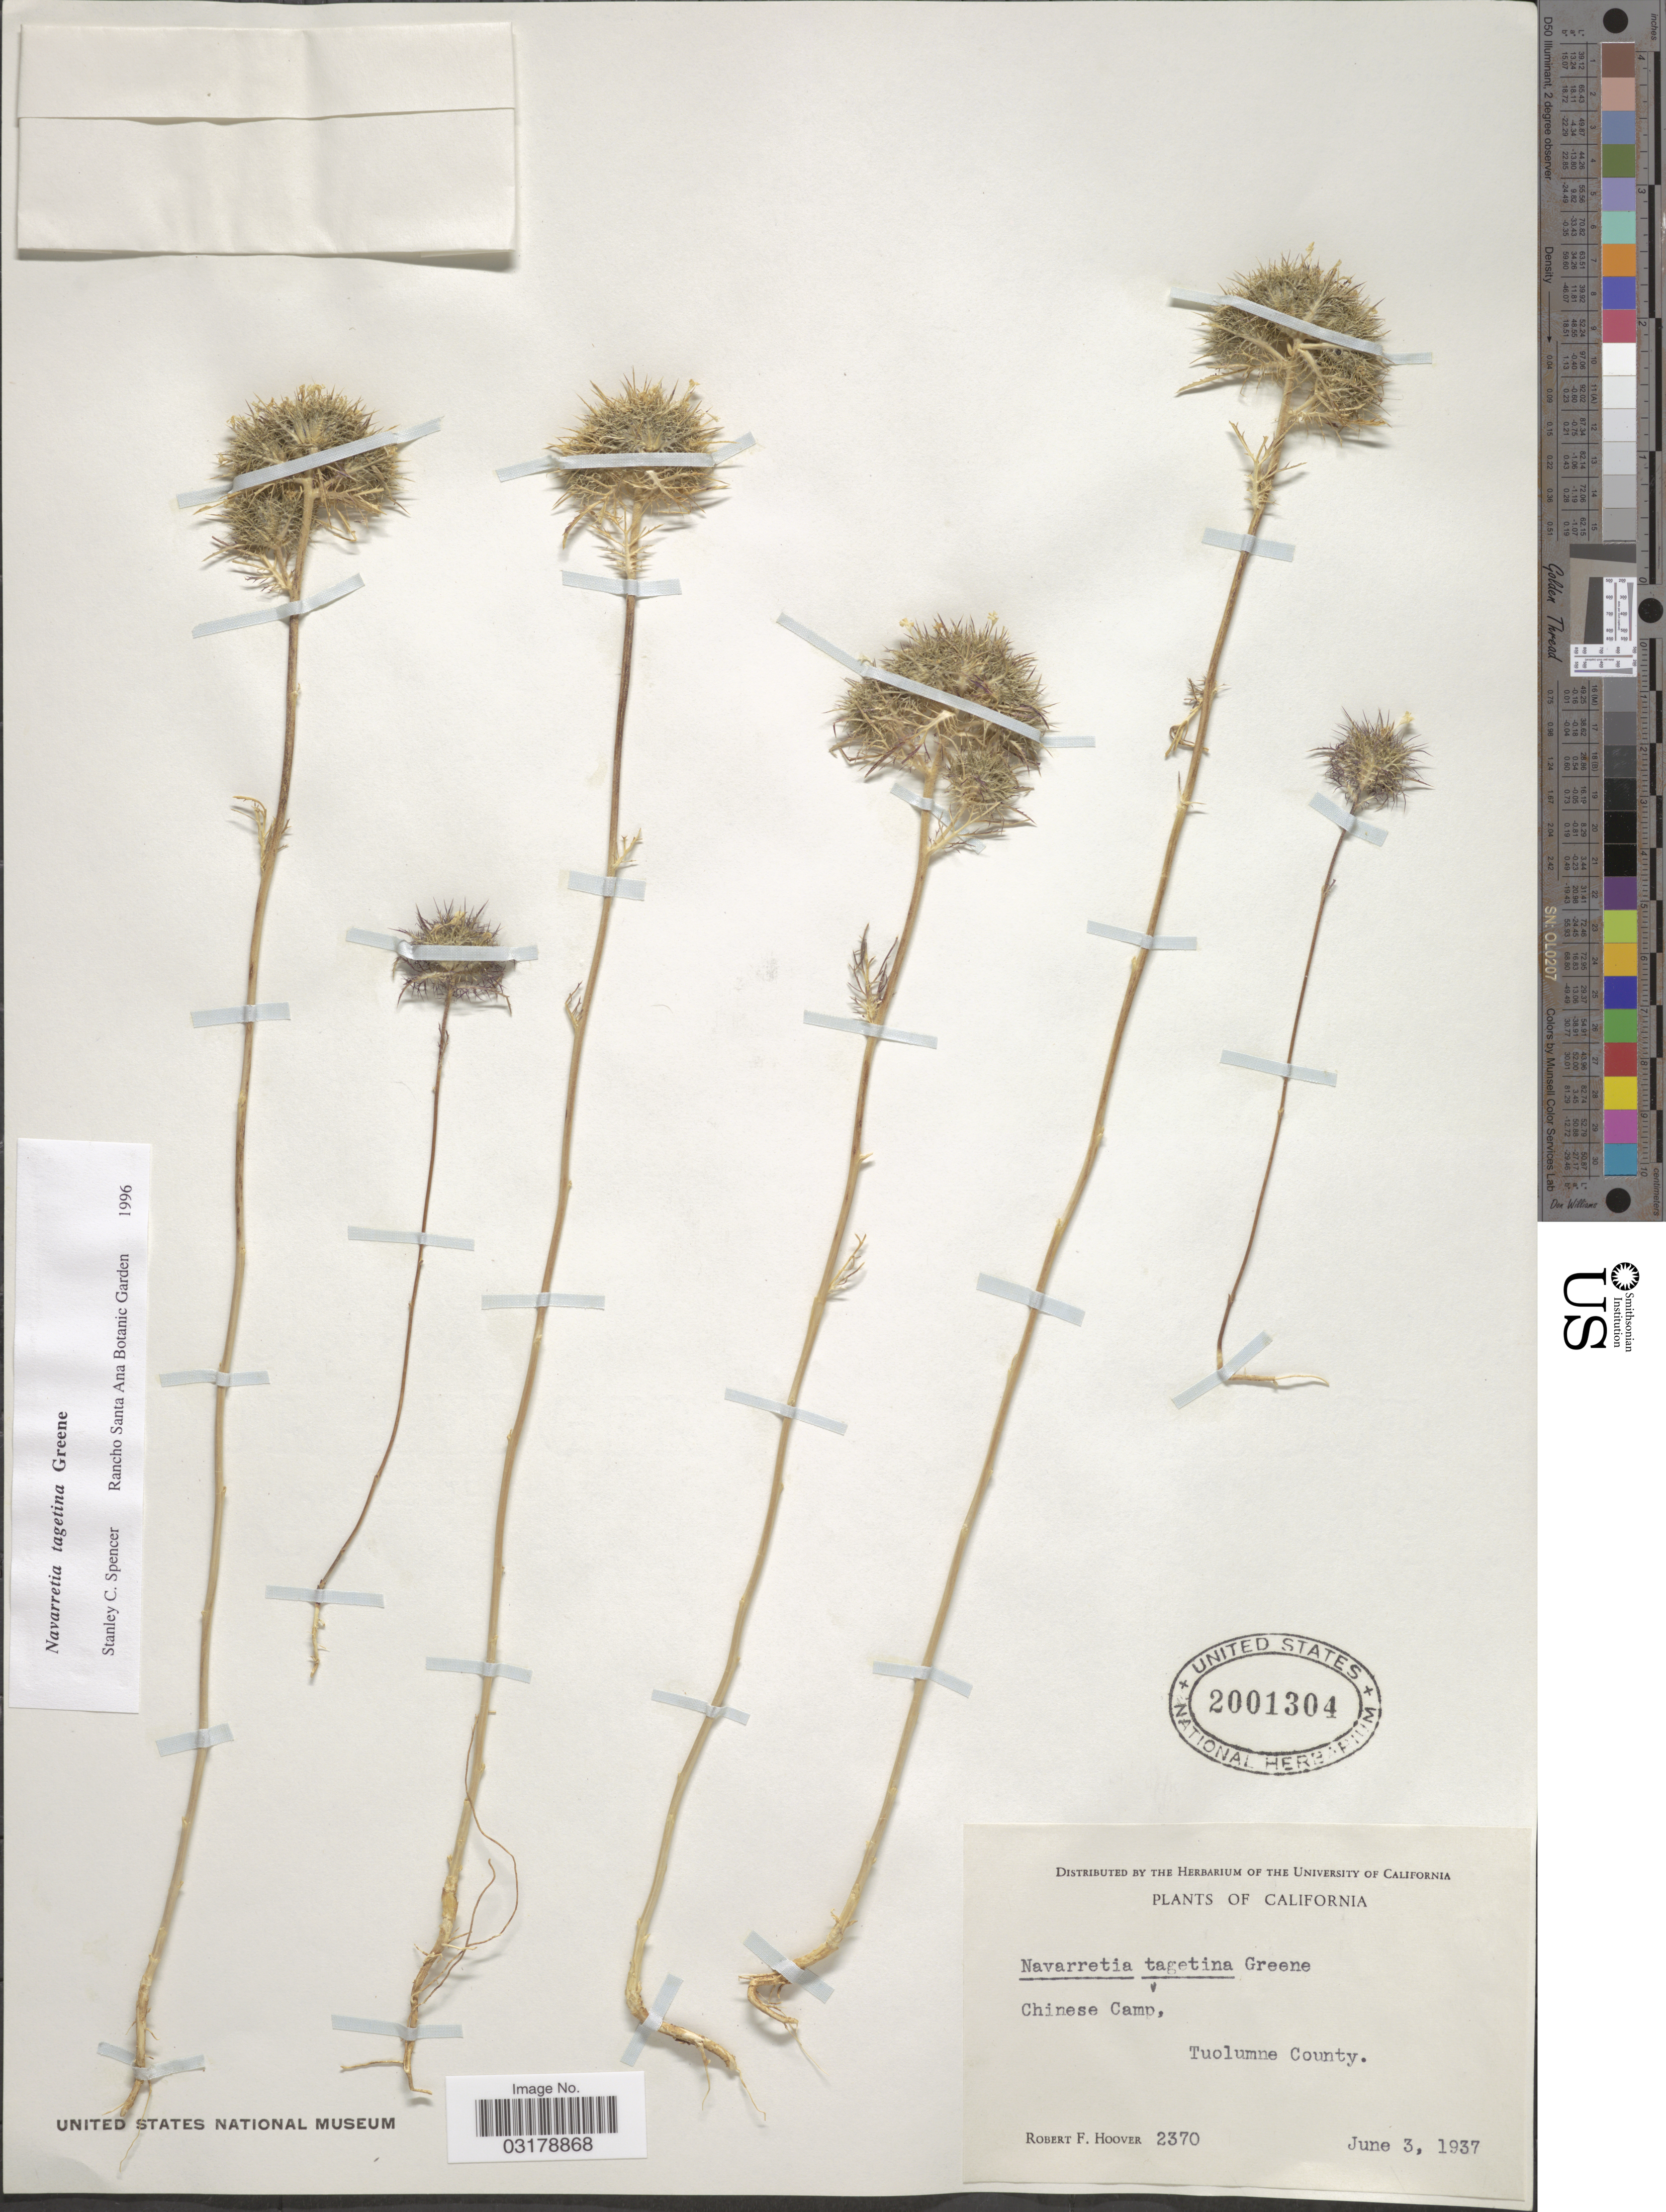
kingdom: Plantae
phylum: Tracheophyta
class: Magnoliopsida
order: Ericales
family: Polemoniaceae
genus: Navarretia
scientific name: Navarretia tagetina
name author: S.W. Greene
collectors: R. F. Hoover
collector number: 2370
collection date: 1937-06-03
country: United States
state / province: California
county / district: Tuolumne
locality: Chinese Camp, Tuolumne County.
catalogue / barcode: US 2001304